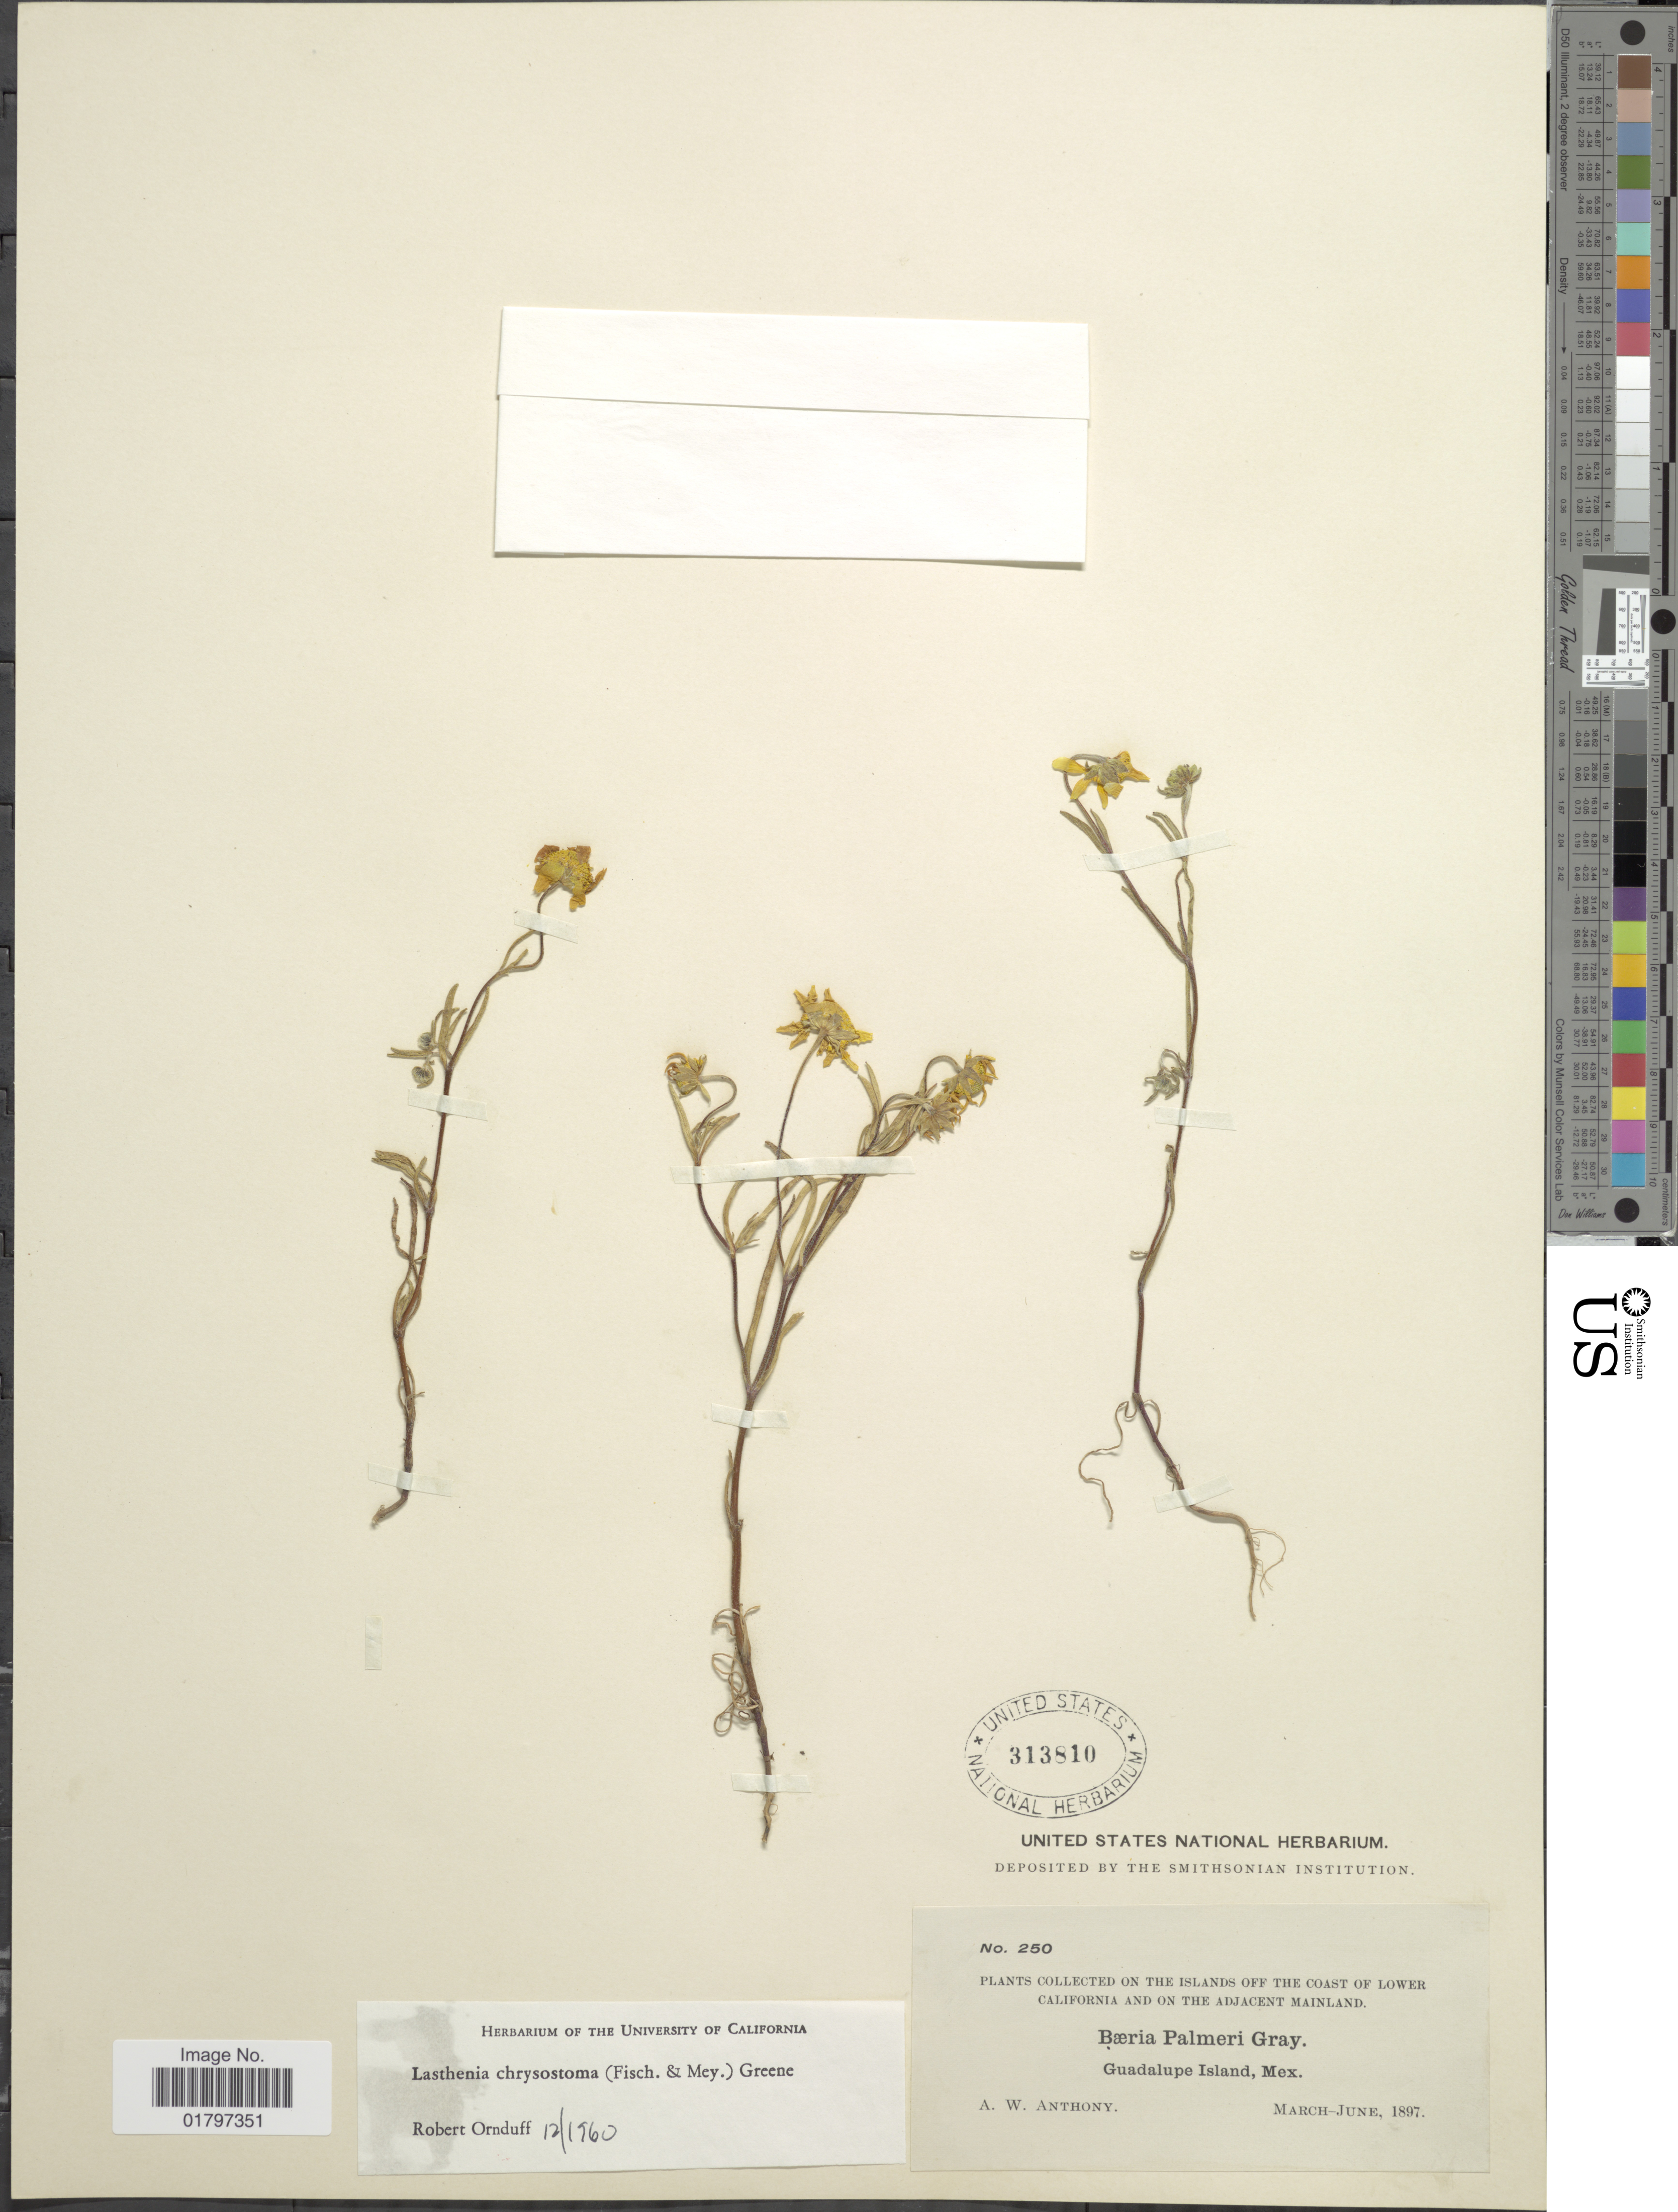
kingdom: Plantae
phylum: Tracheophyta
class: Magnoliopsida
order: Asterales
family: Asteraceae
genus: Lasthenia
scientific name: Lasthenia chrysostoma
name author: (Fisch. & C.A. Mey.) Greene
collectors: A. W. Anthony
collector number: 250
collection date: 1897-03/1897-06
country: Mexico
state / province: Baja California Sur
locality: On the islands off the coast of Lower California and on the adjacent Mainland. Guadalupe Island, Mex.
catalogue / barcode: US 313810